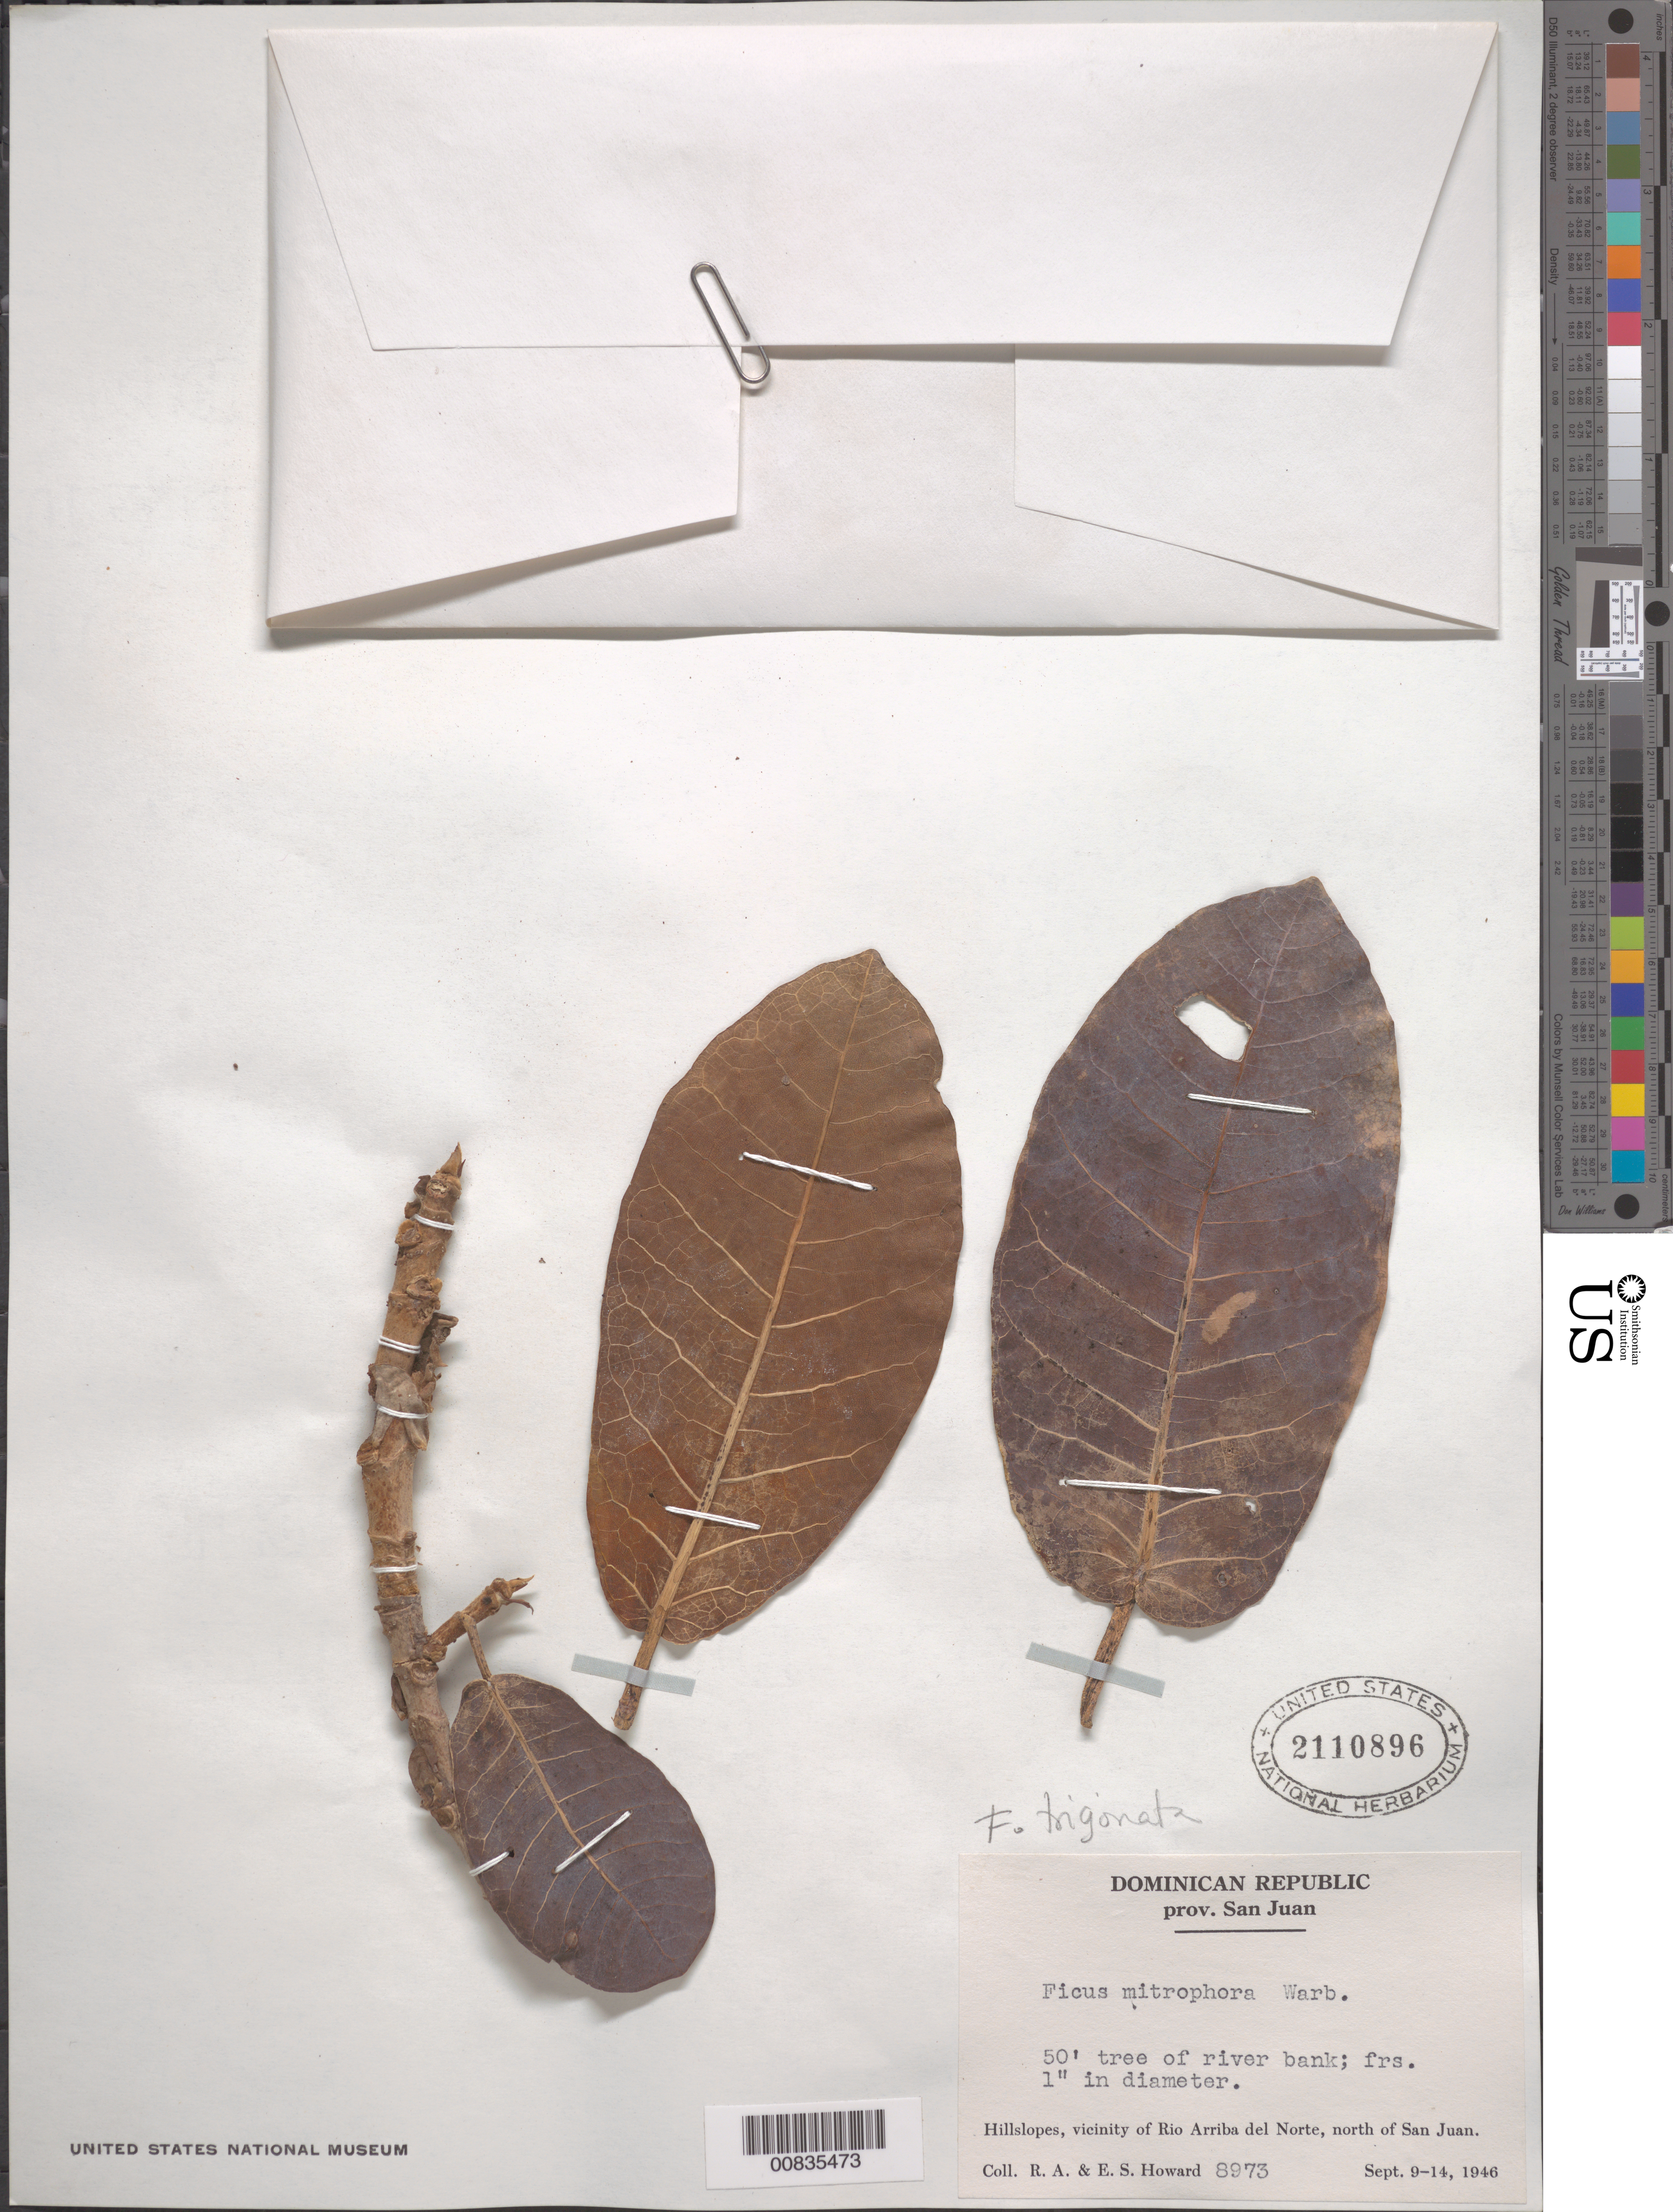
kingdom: Plantae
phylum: Tracheophyta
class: Magnoliopsida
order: Rosales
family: Moraceae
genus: Ficus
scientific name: Ficus trigonata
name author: L.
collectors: R. A. Howard & E. S. Howard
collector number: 8973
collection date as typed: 09 Sep 1946 to 14 Sep 1946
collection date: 1946-09-09/1946-09-14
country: Dominican Republic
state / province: San Juan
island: Hispaniola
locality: Vicinity of Río Arriba del Norte, north of San Juan.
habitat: River bank, hillslopes.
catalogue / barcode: US 2110896